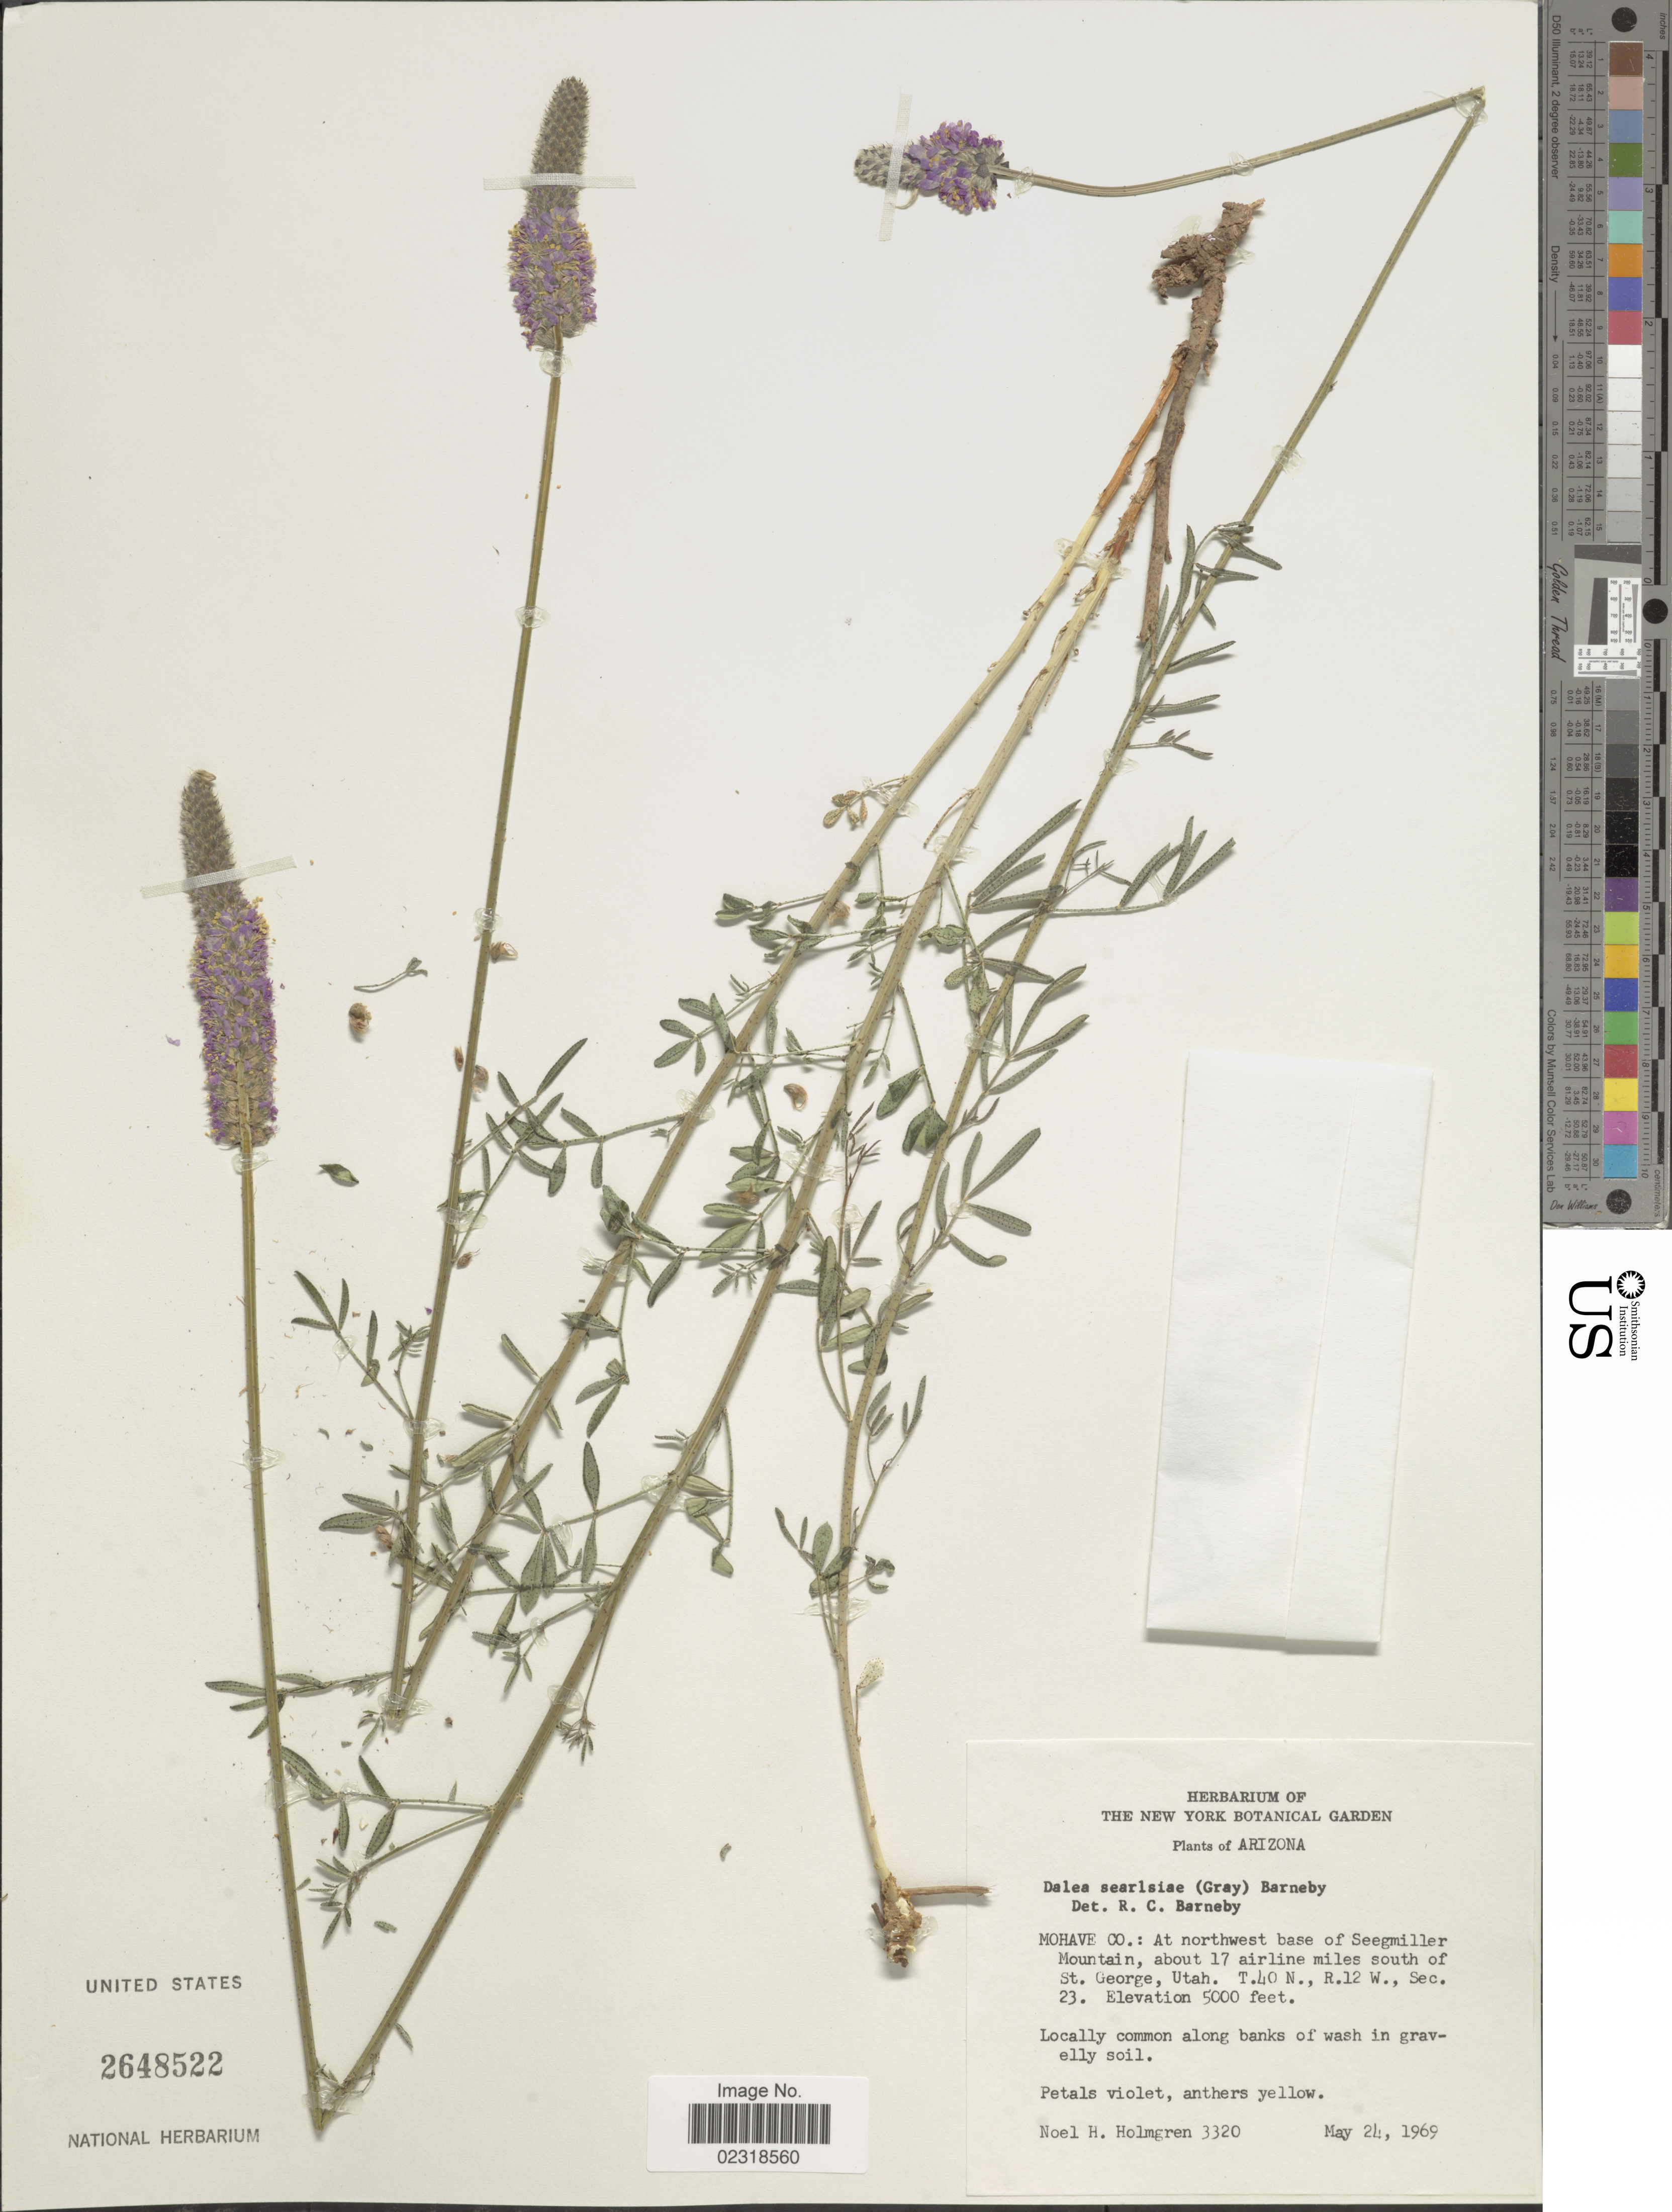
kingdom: Plantae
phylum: Tracheophyta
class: Magnoliopsida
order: Fabales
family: Fabaceae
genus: Dalea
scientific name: Dalea searlsiae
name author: (A. Gray) Barneby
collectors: N. H. Holmgren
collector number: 3320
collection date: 1969-05-24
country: United States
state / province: Arizona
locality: Mohave Co.: At northwest slope of Seegmiller Mountain, about 17 airline miles south of St. George, Utah, T.40 N., R.12 W., Sec. 23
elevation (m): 1524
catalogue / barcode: US 2648522